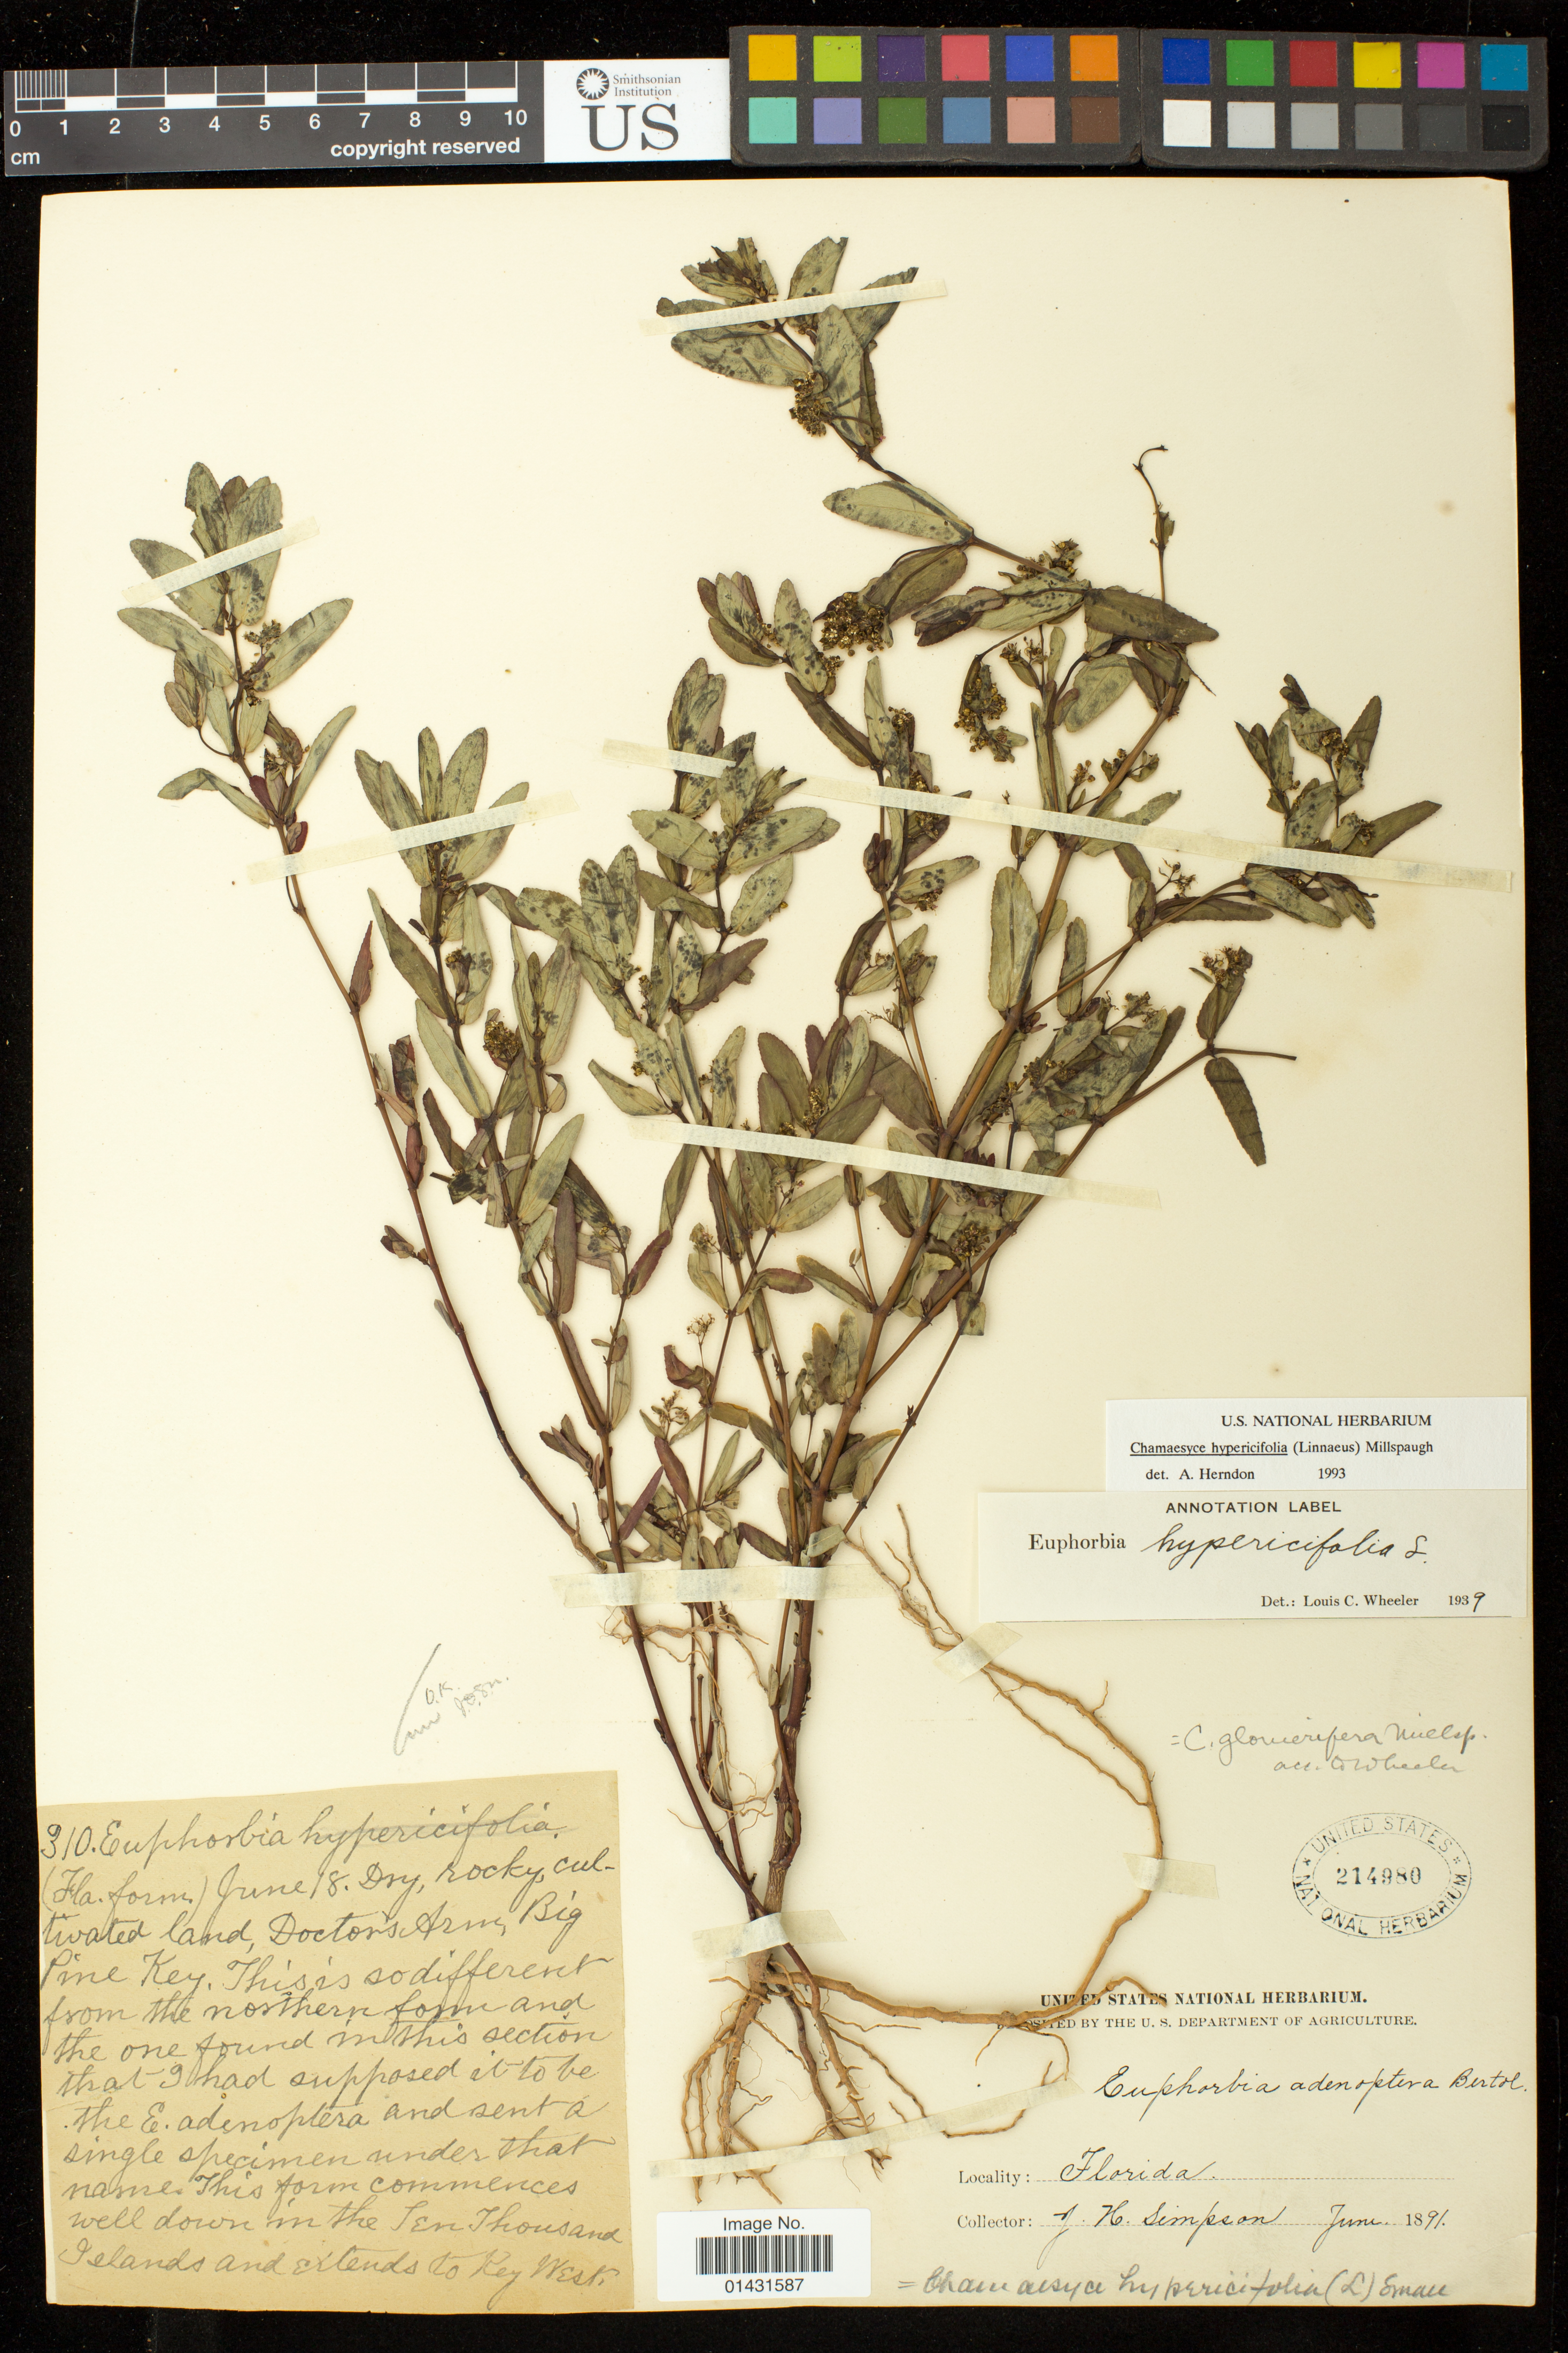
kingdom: Plantae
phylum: Tracheophyta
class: Magnoliopsida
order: Malpighiales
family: Euphorbiaceae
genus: Euphorbia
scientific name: Euphorbia hypericifolia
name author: L.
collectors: J. H. Simpson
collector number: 310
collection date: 1891-06-18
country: United States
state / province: Florida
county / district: Monroe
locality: Doctor's Arm, Big Pine Key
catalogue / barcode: US 214980